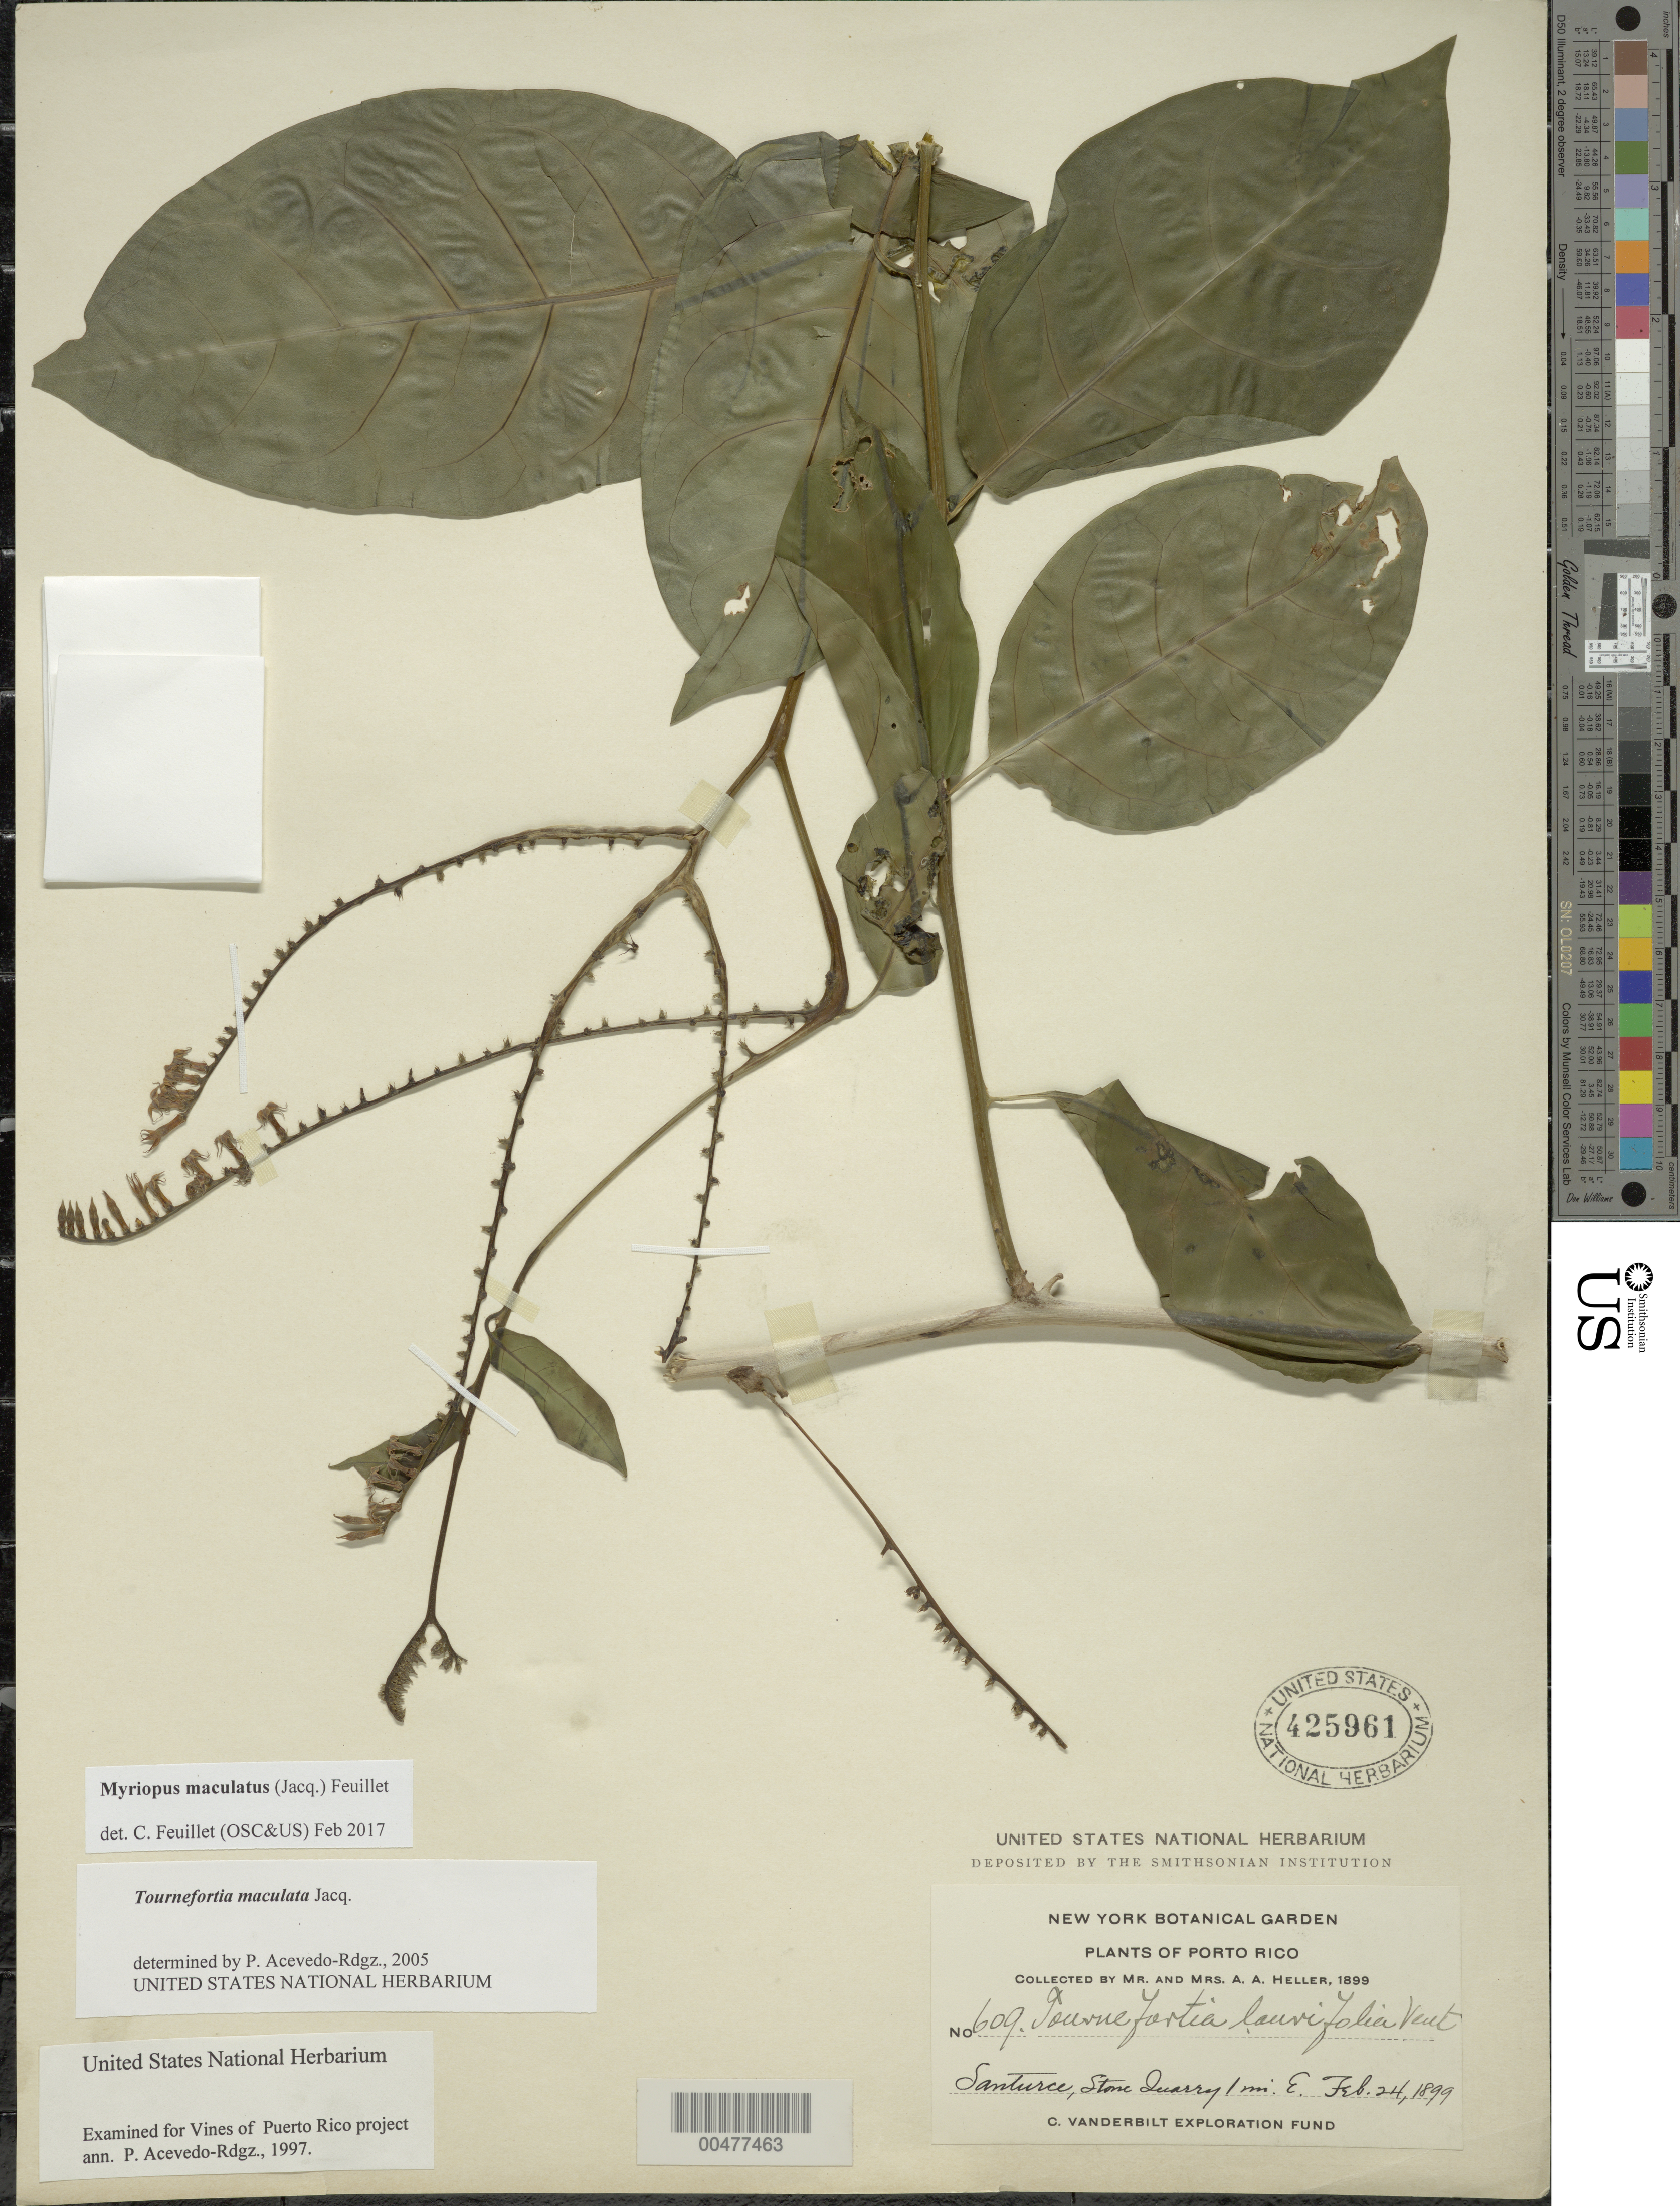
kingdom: Plantae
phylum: Tracheophyta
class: Magnoliopsida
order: Boraginales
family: Heliotropiaceae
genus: Myriopus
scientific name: Myriopus maculatus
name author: (Jacq.) Feuillet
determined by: Feuillet, C.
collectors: A. A. Heller & E. G. Heller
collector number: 609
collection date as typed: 24 Feb 1899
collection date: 1899-02-24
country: Puerto Rico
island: Greater Antilles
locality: Santurce. Stone quarry.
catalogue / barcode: US 425961